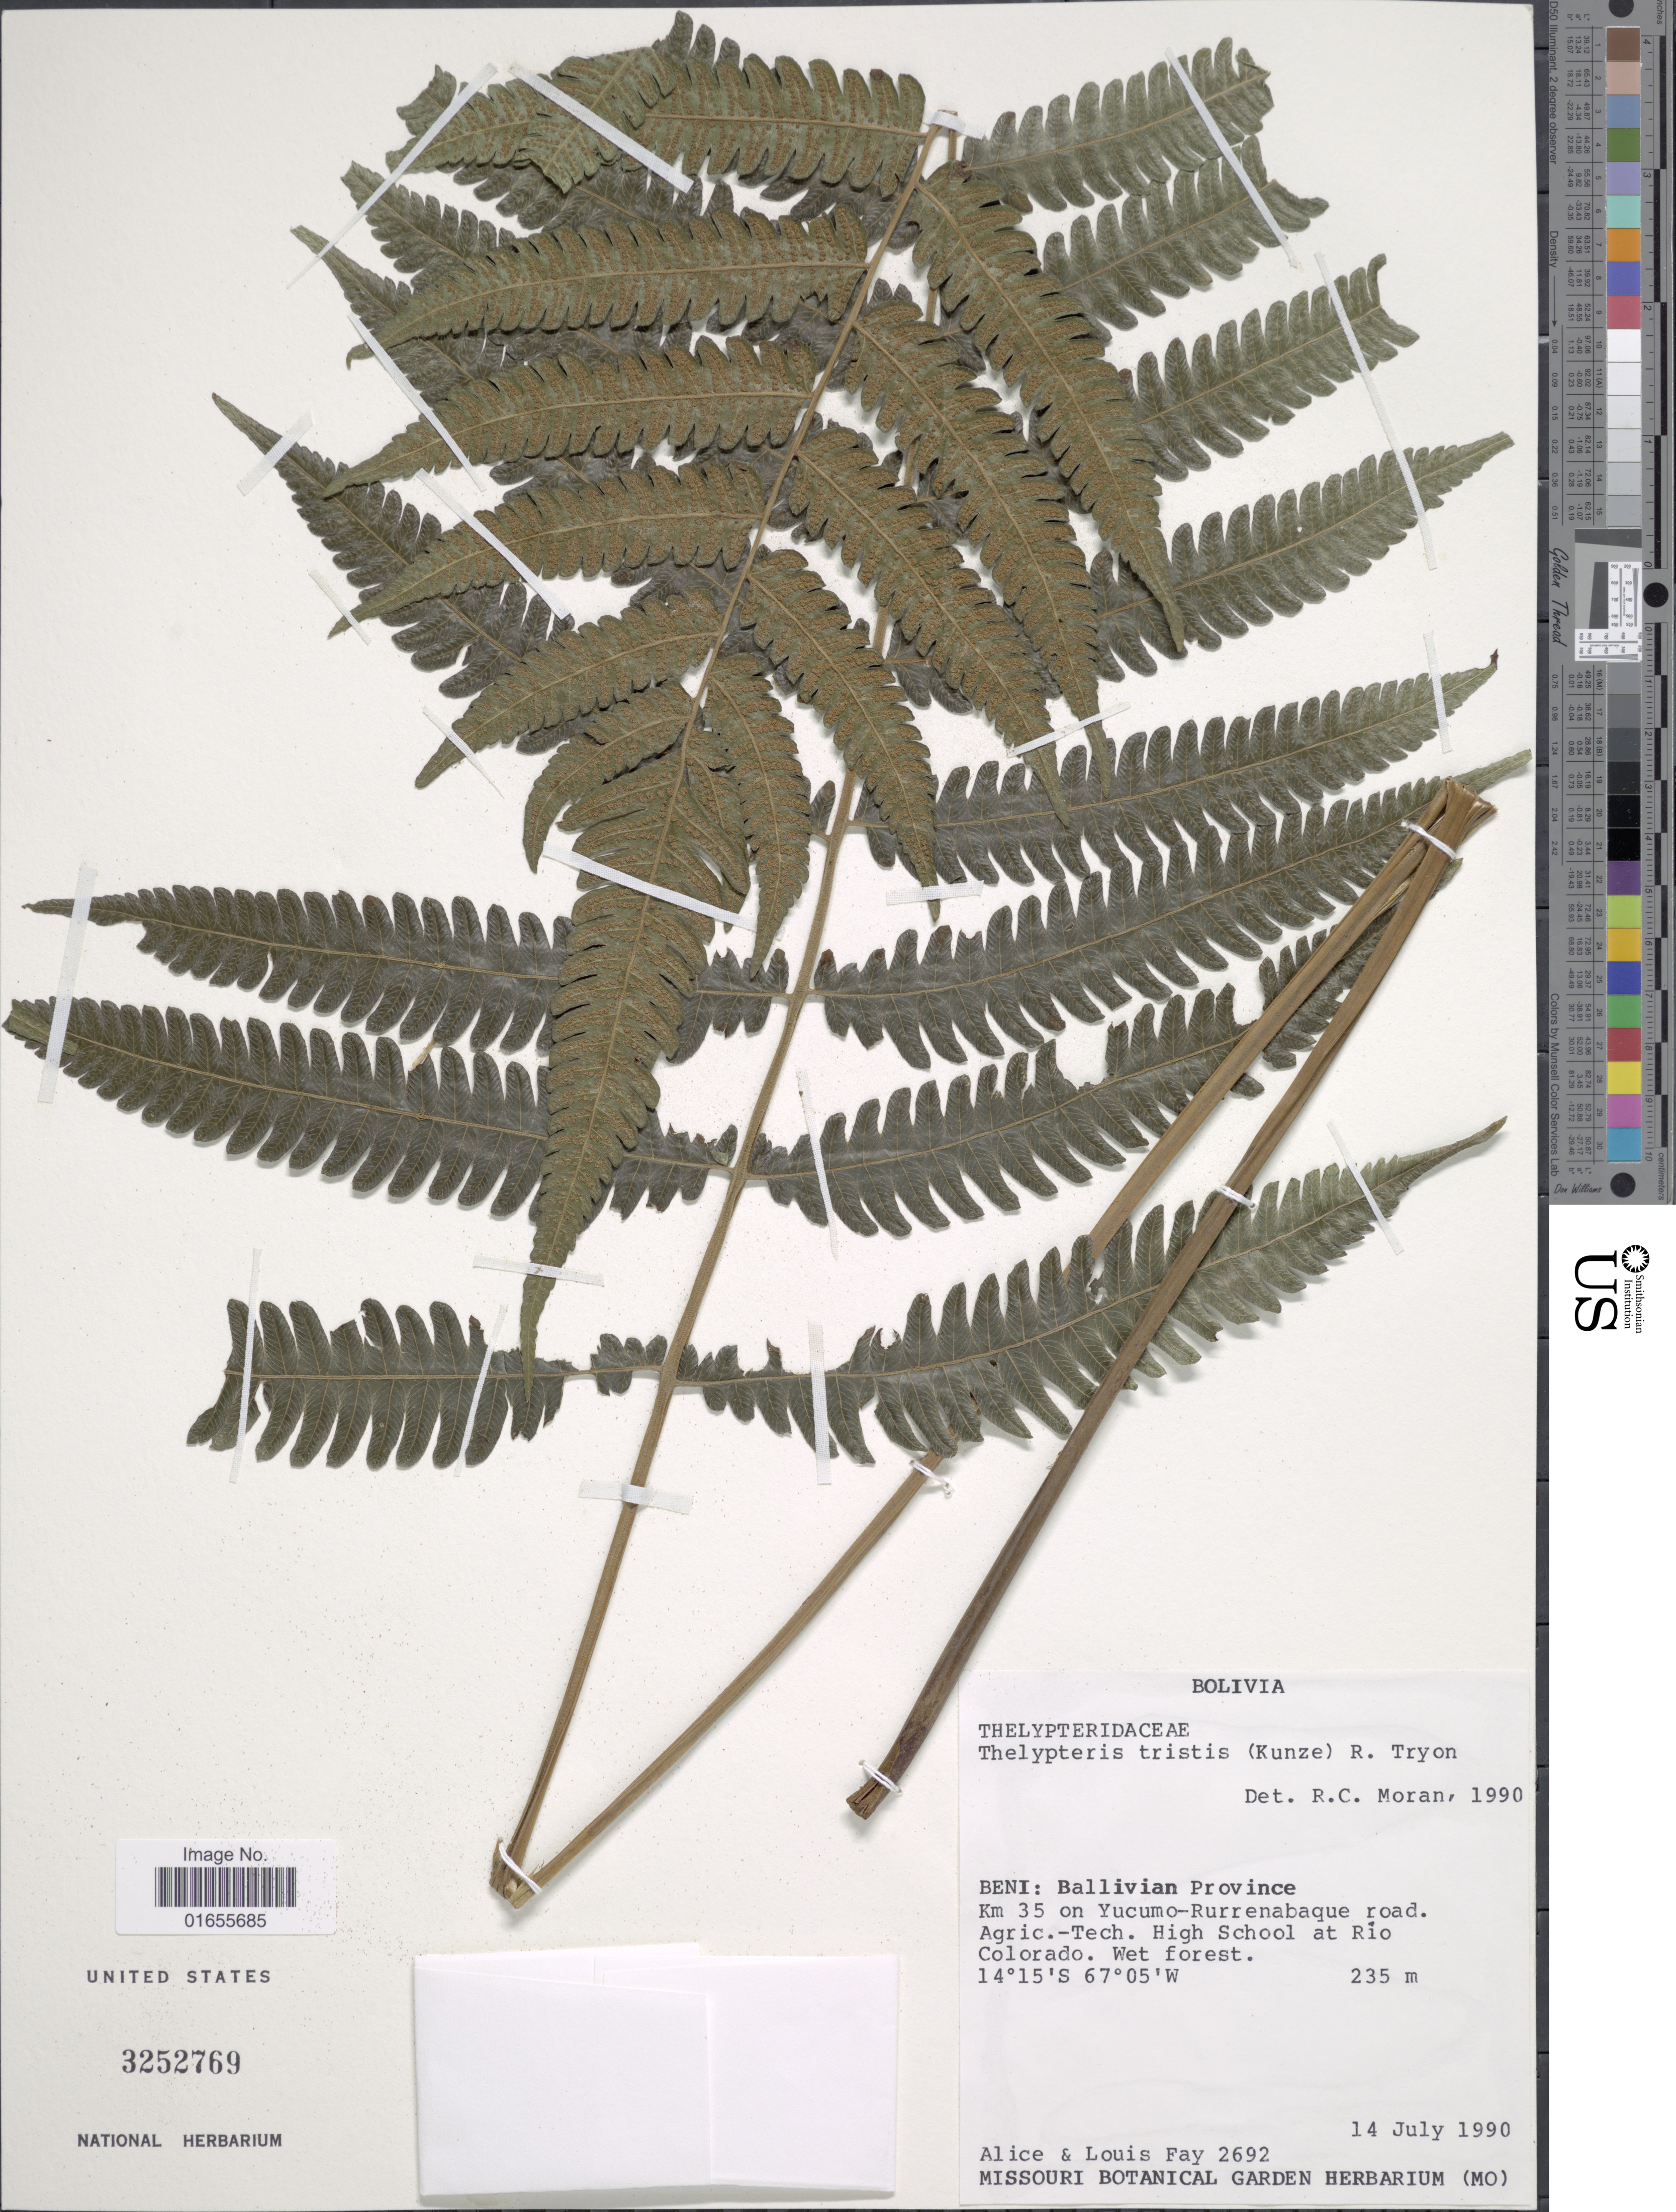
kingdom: Plantae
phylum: Tracheophyta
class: Polypodiopsida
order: Polypodiales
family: Thelypteridaceae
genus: Goniopteris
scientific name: Goniopteris tristis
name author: (Kuntze) Brade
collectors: A. Fay & L. Fay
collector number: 2692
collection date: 1990-07-14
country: Bolivia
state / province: Beni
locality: Ballivian Province, km 35 on Yucumo - Rurrenabaque riad. Agric. - Tech. High School at Rio Colorado. Wet Forest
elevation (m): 235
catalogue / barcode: US 3252769